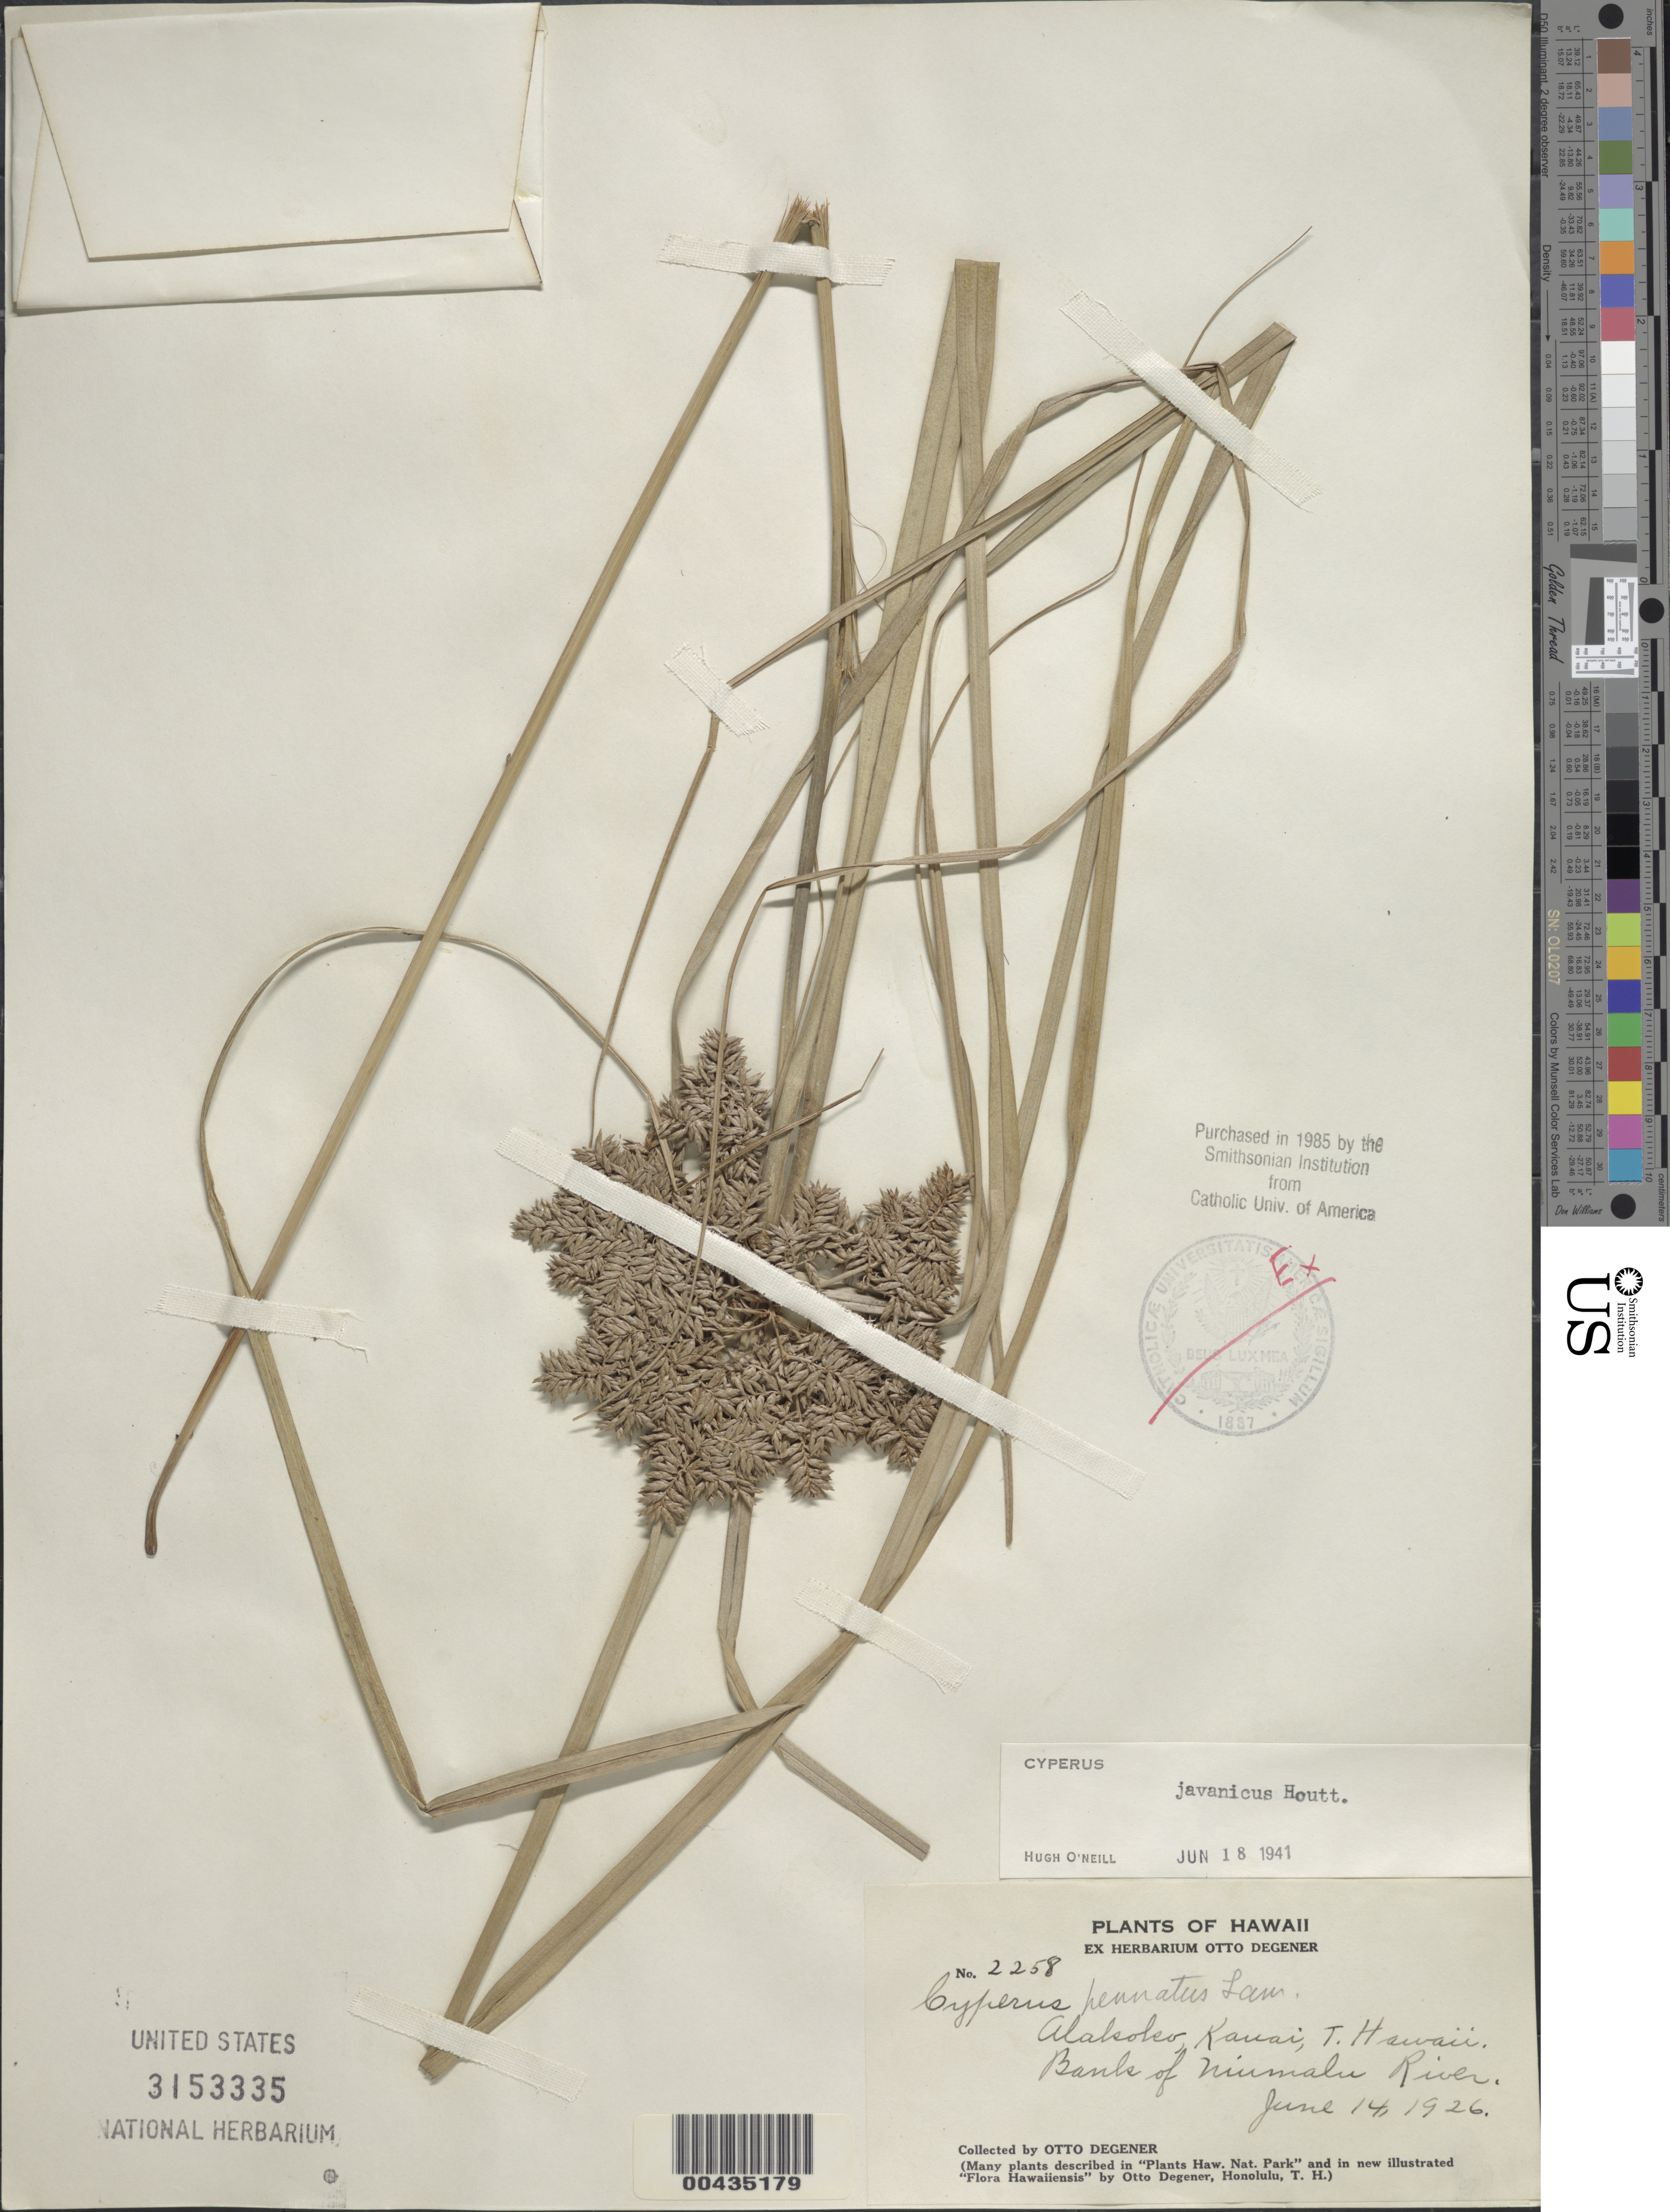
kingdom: Plantae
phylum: Tracheophyta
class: Liliopsida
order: Poales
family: Cyperaceae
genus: Cyperus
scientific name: Cyperus javanicus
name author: Houtt.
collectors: O. Degener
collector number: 2258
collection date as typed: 14 Jun 1926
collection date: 1926-06-14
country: United States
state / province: Hawaii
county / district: Kauai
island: Kaua'i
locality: Alakoko. Bank of Niumalu River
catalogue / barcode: US 3153335